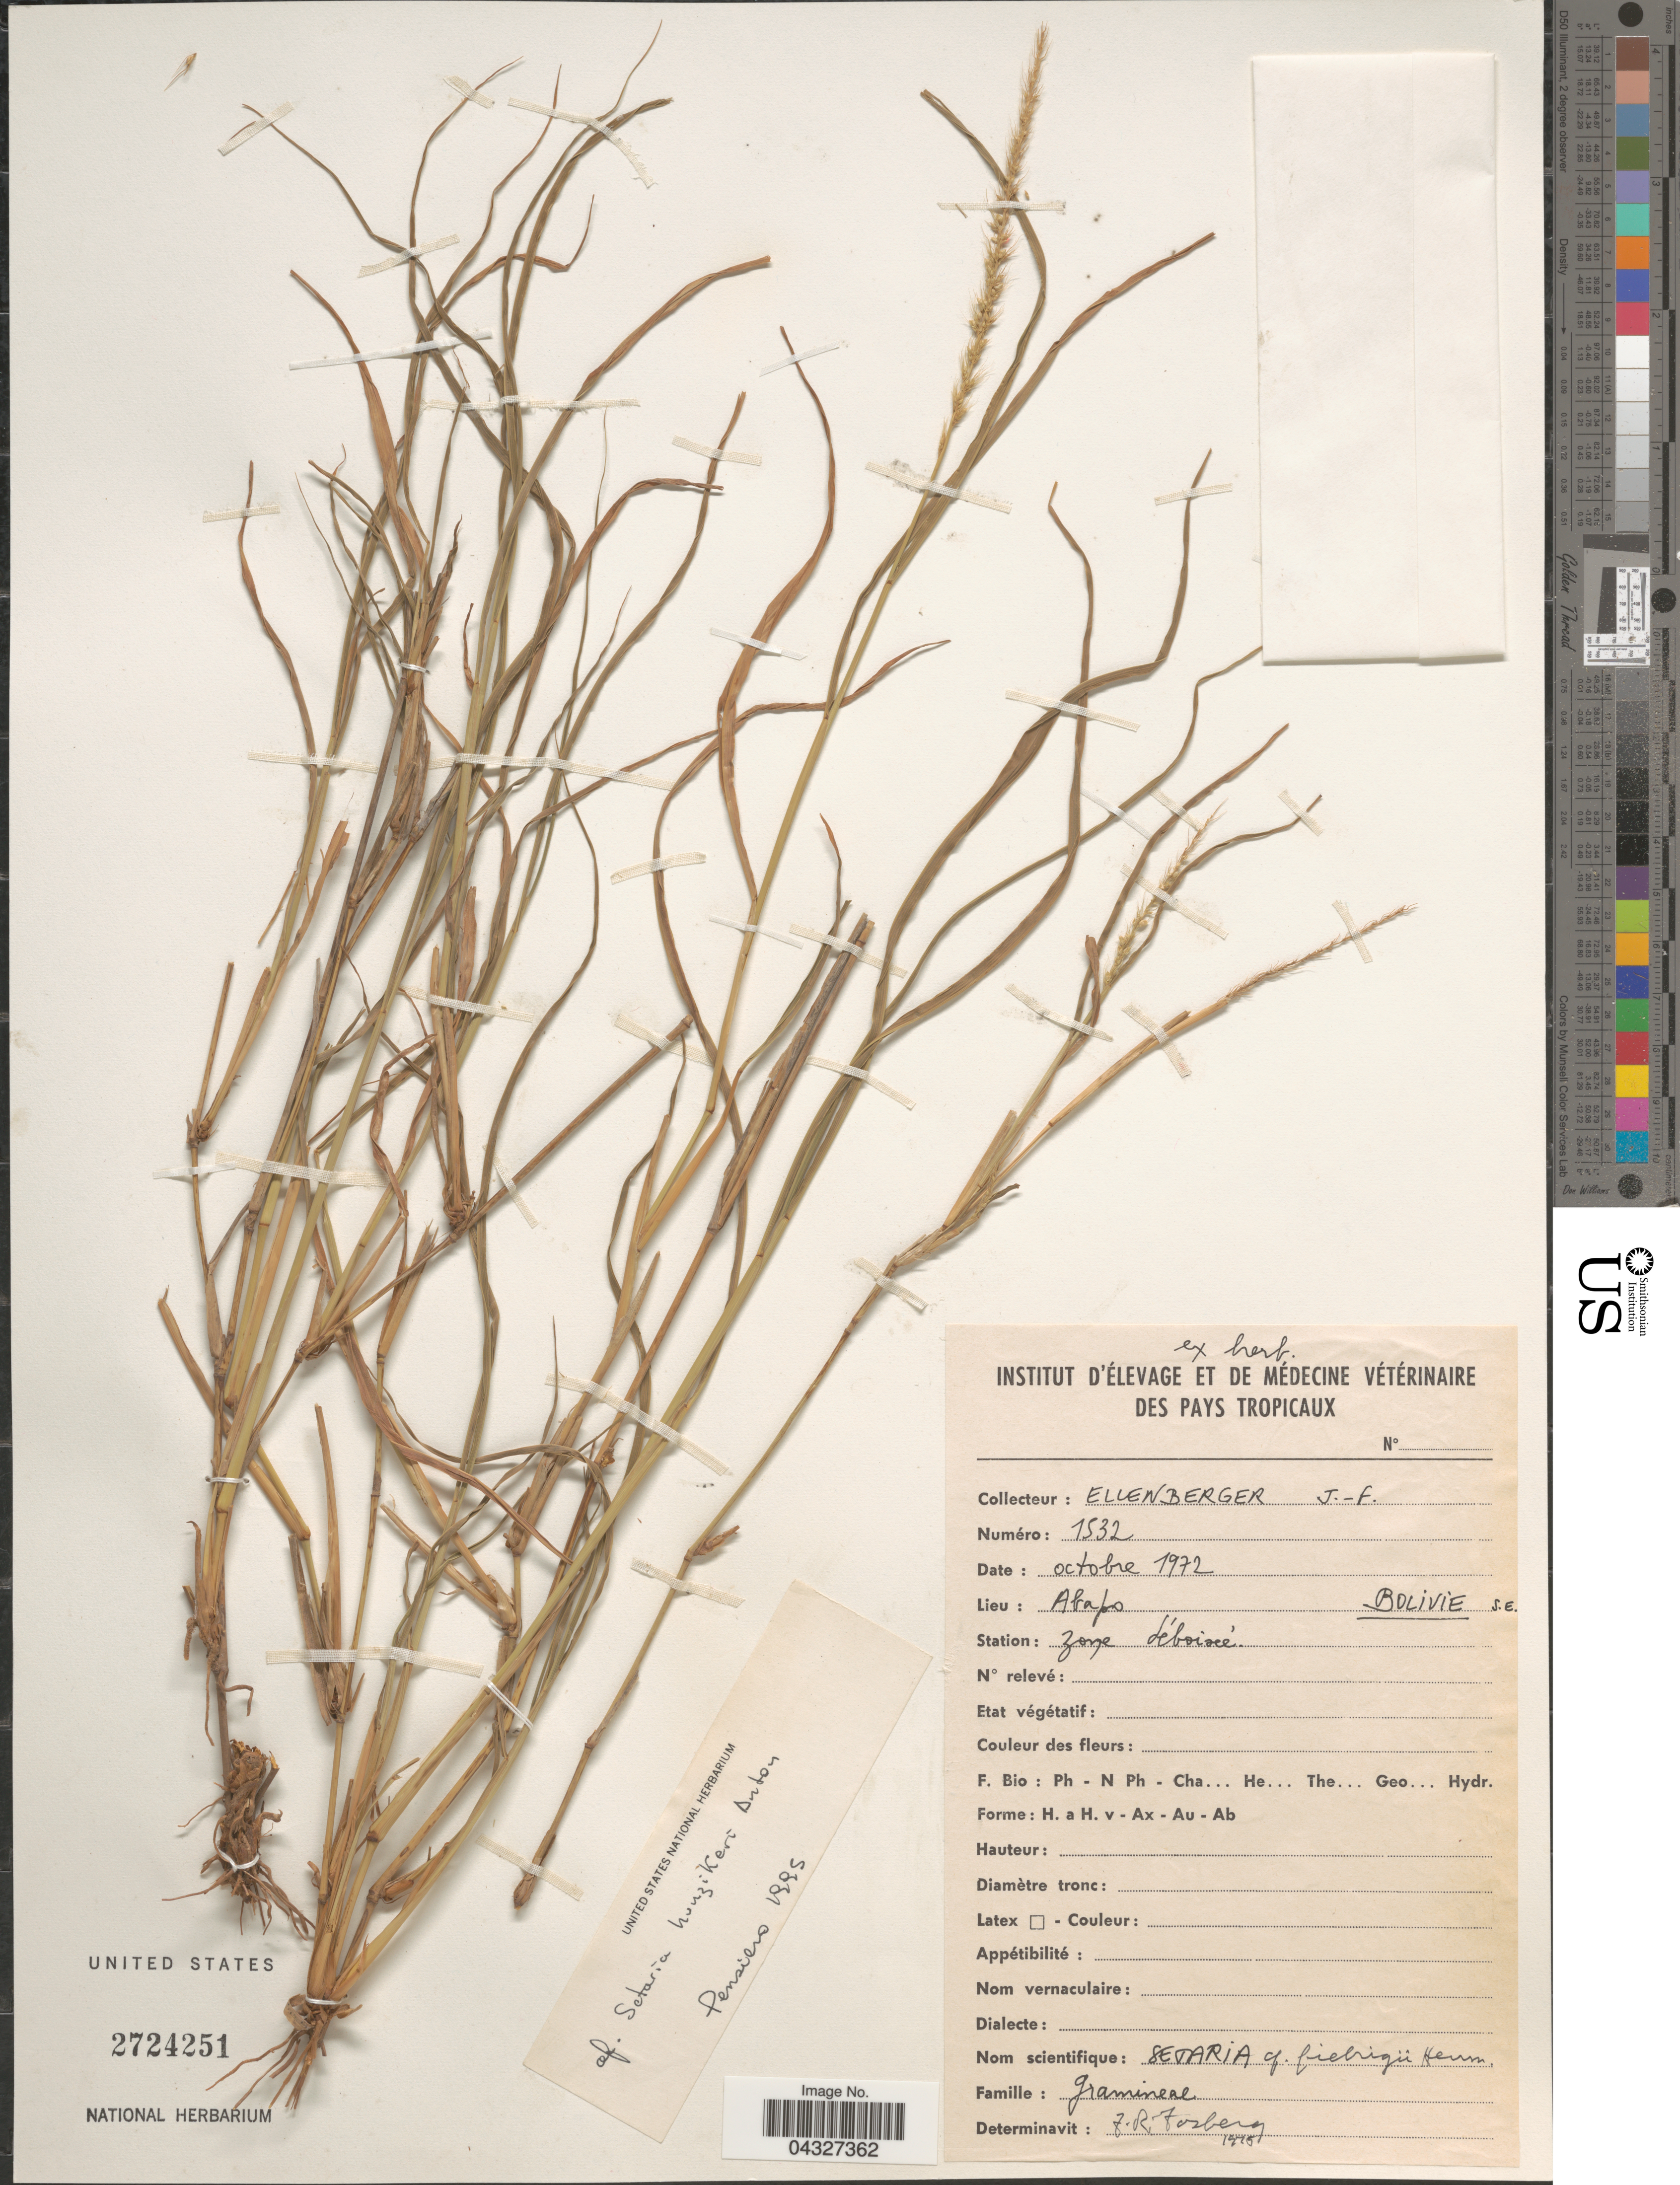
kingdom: Plantae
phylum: Tracheophyta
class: Liliopsida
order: Poales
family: Poaceae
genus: Setaria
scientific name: Setaria hunzikeri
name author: Anton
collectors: J. Ellenberger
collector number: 1532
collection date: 1972-10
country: Bolivia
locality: Lieu: Abapo. Station: zone déboissée.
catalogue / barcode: US 2724251